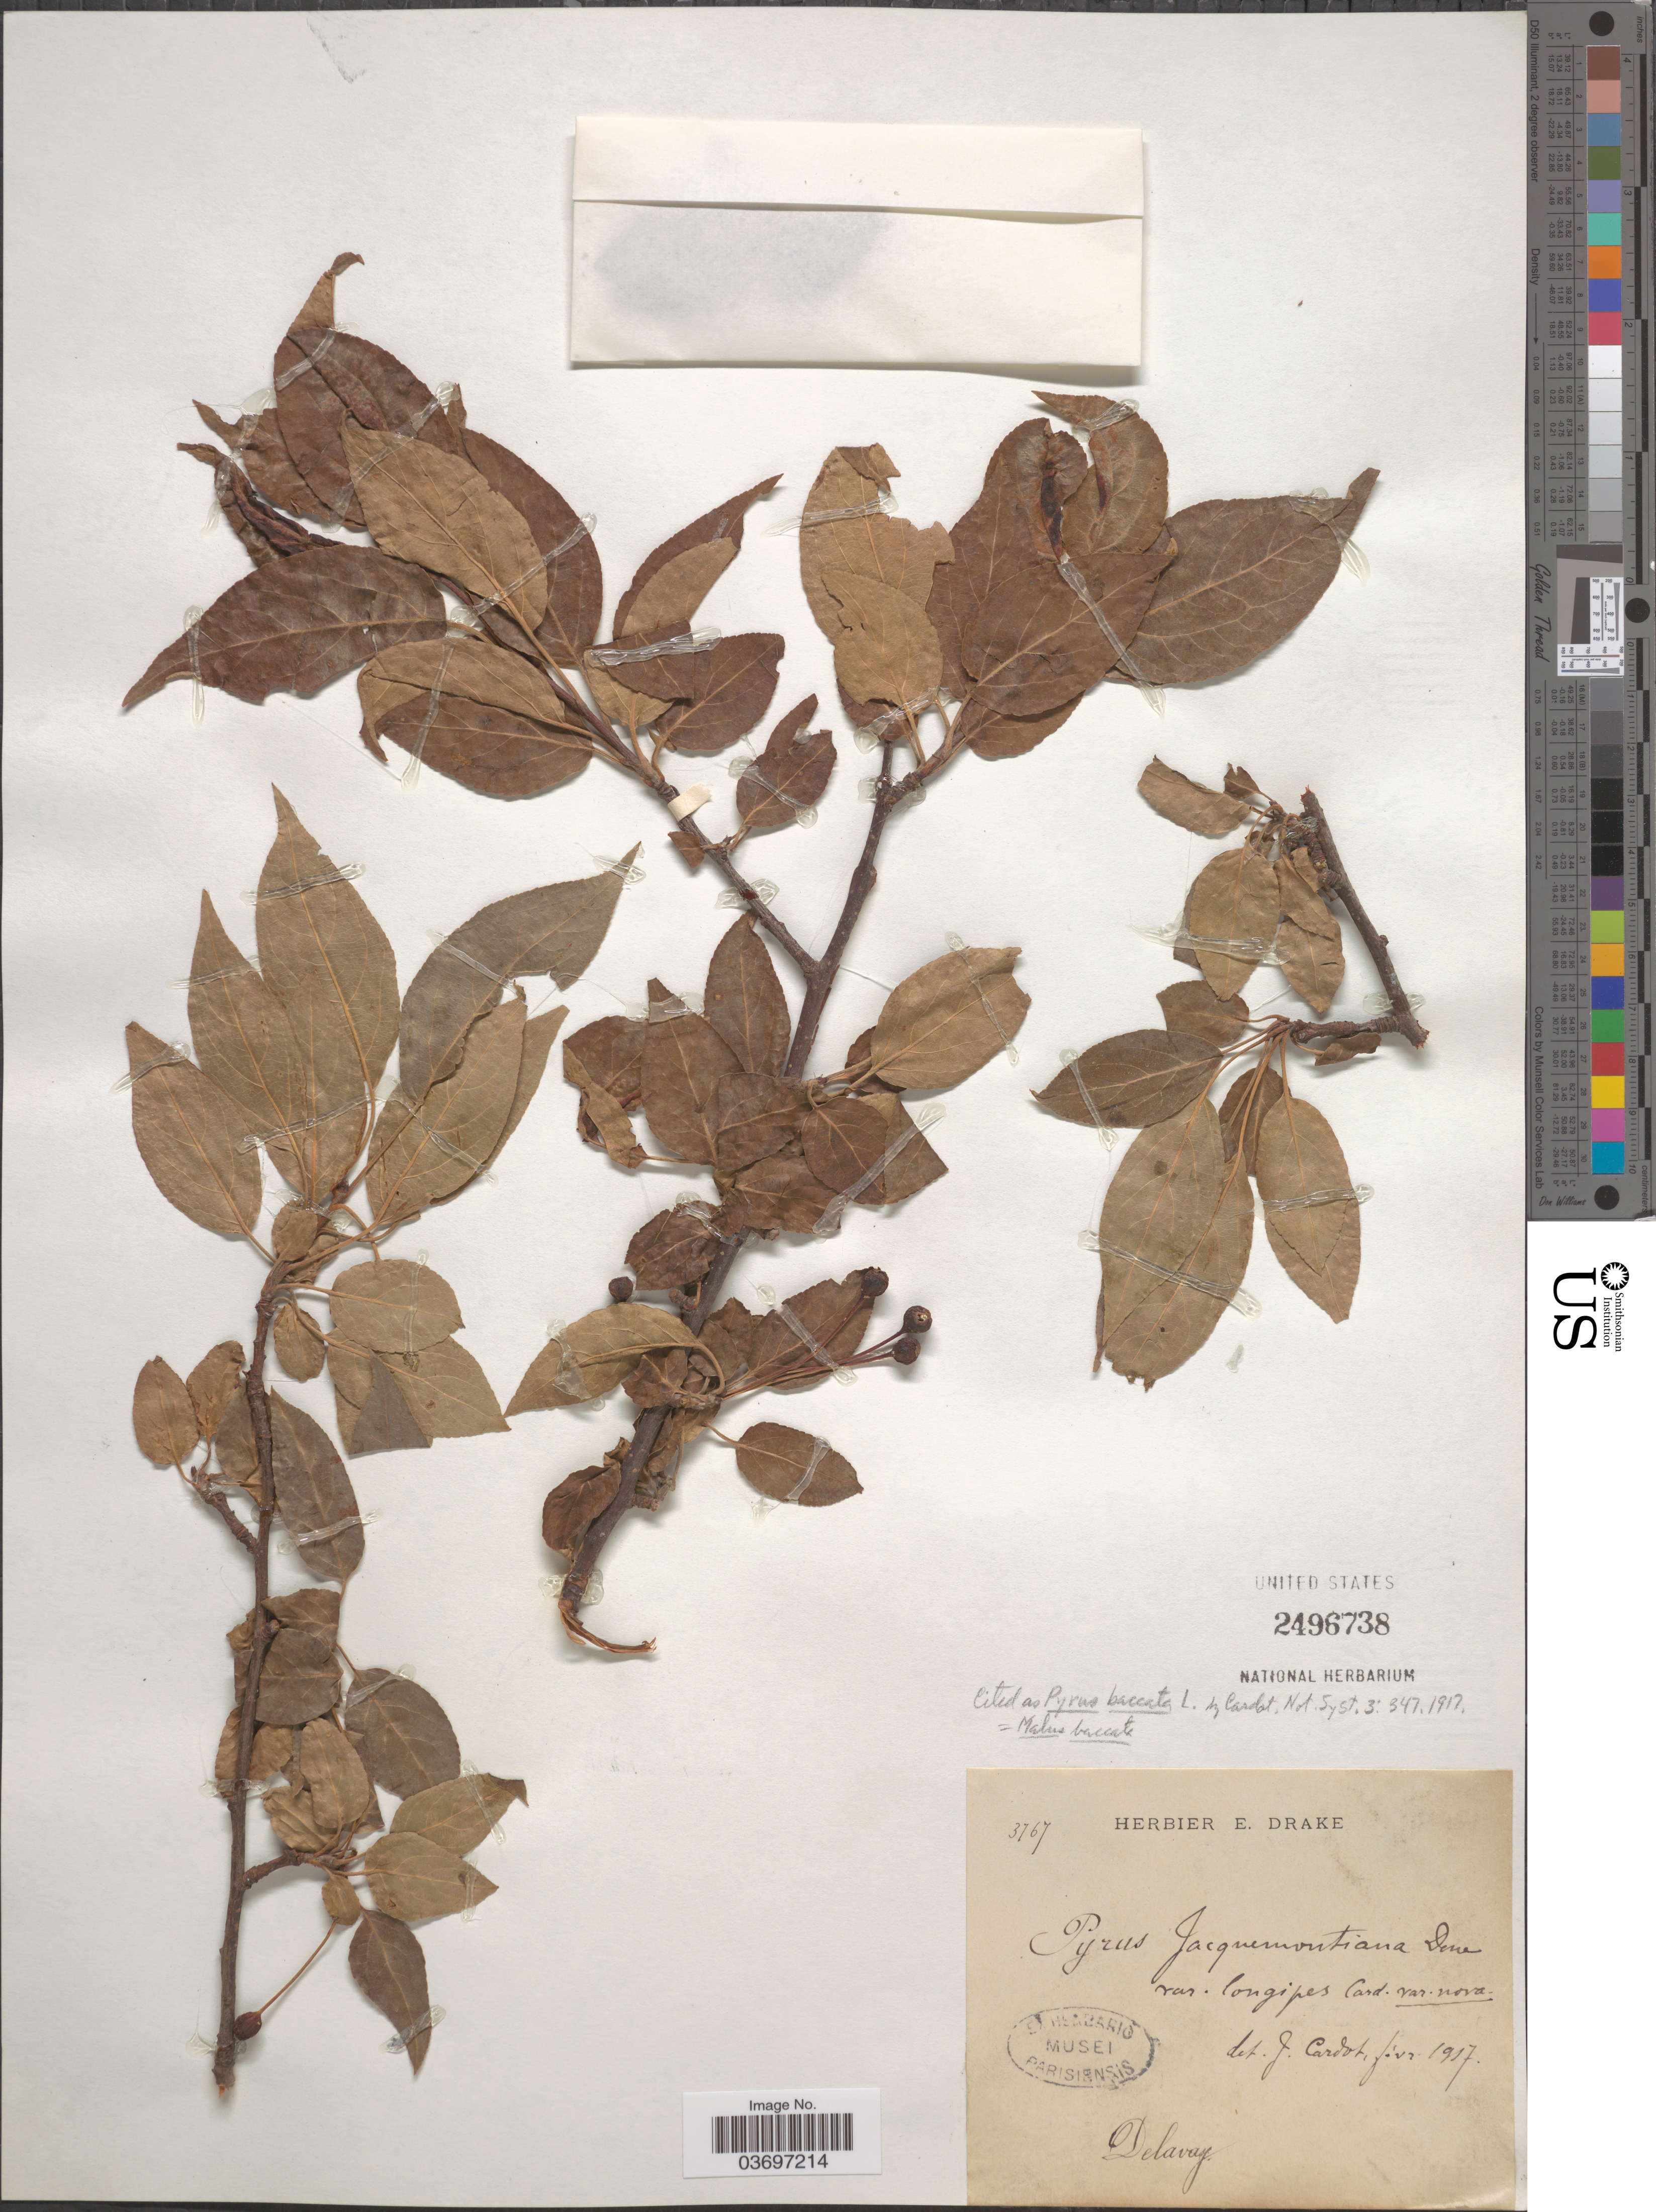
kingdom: Plantae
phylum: Tracheophyta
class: Magnoliopsida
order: Rosales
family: Rosaceae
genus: Malus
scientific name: Malus baccata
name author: (L.) Borkh.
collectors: Delavay, --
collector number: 3767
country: China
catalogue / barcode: US 2496738